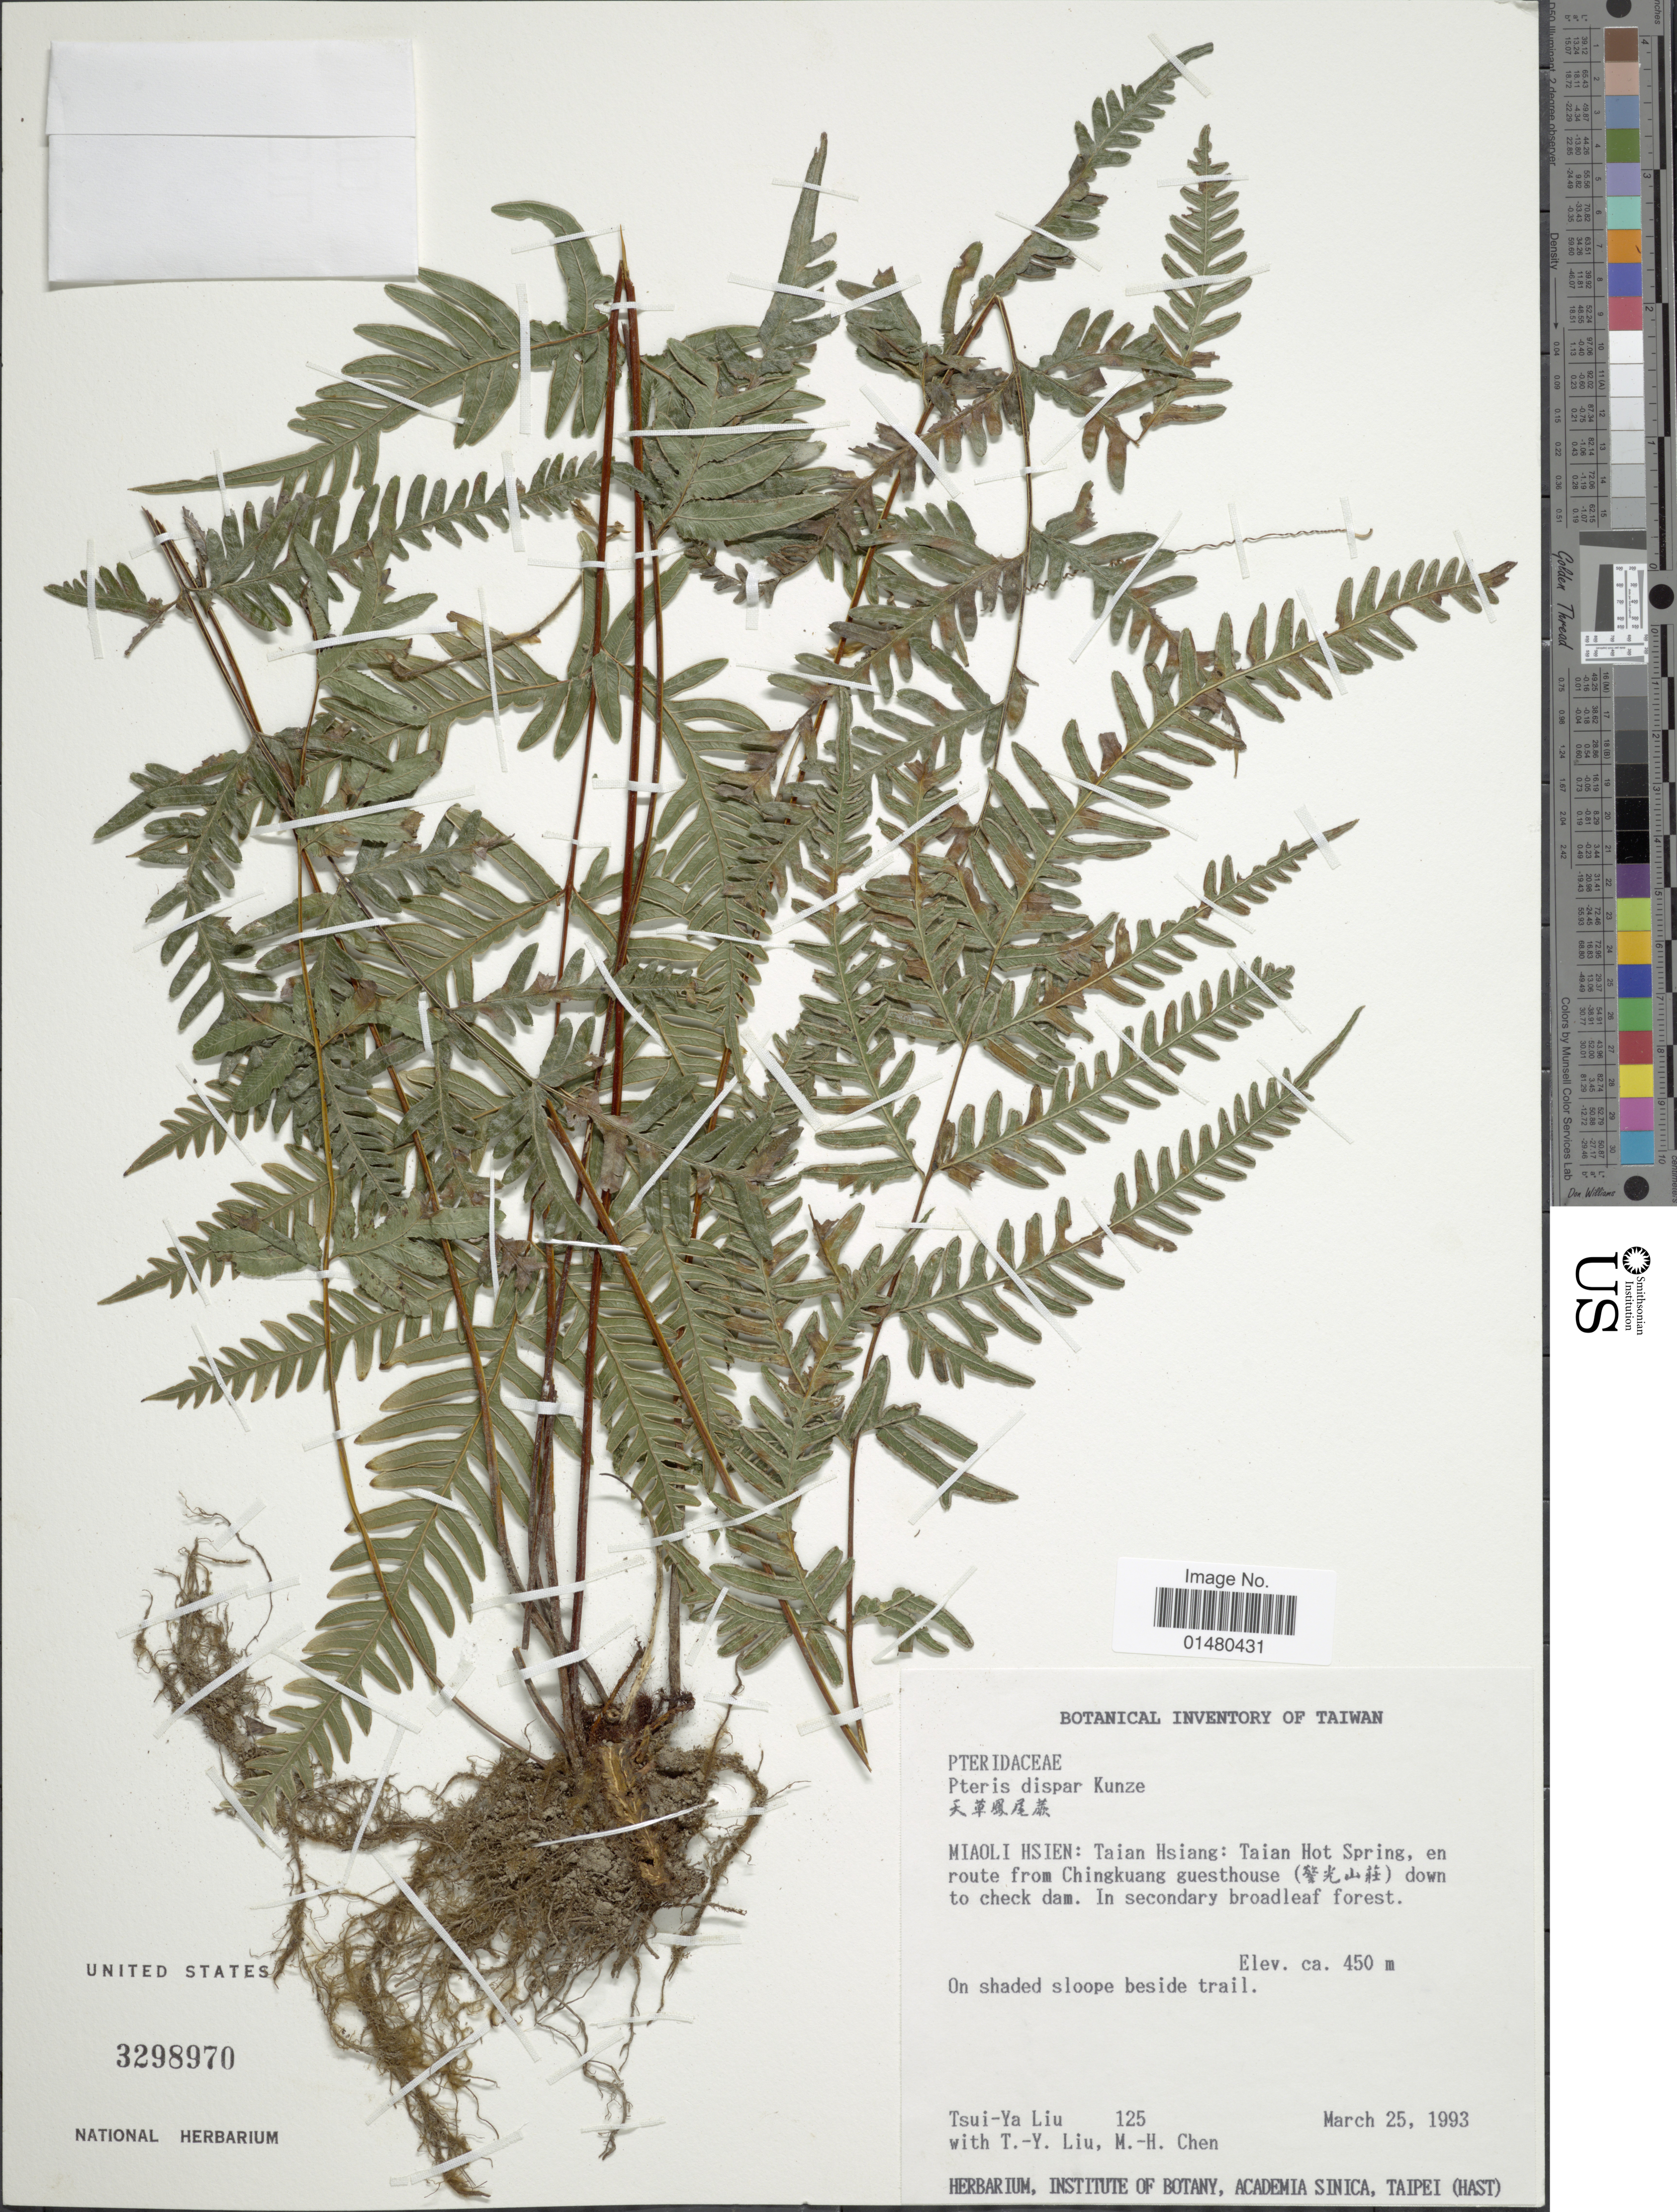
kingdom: Plantae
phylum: Tracheophyta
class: Polypodiopsida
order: Polypodiales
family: Pteridaceae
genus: Pteris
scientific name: Pteris dispar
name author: Kunze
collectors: T. Y. Liu, T. Y. Liu & M. H. Chen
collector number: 125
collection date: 1993-03-25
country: Taiwan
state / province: Miaoli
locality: Miaoli Hsien: Taian Hsiang: Taian Hot Springs, en route from Chingjkuang guesthouse ( [illegible text]) down to check dam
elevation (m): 450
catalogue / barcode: US 3298970